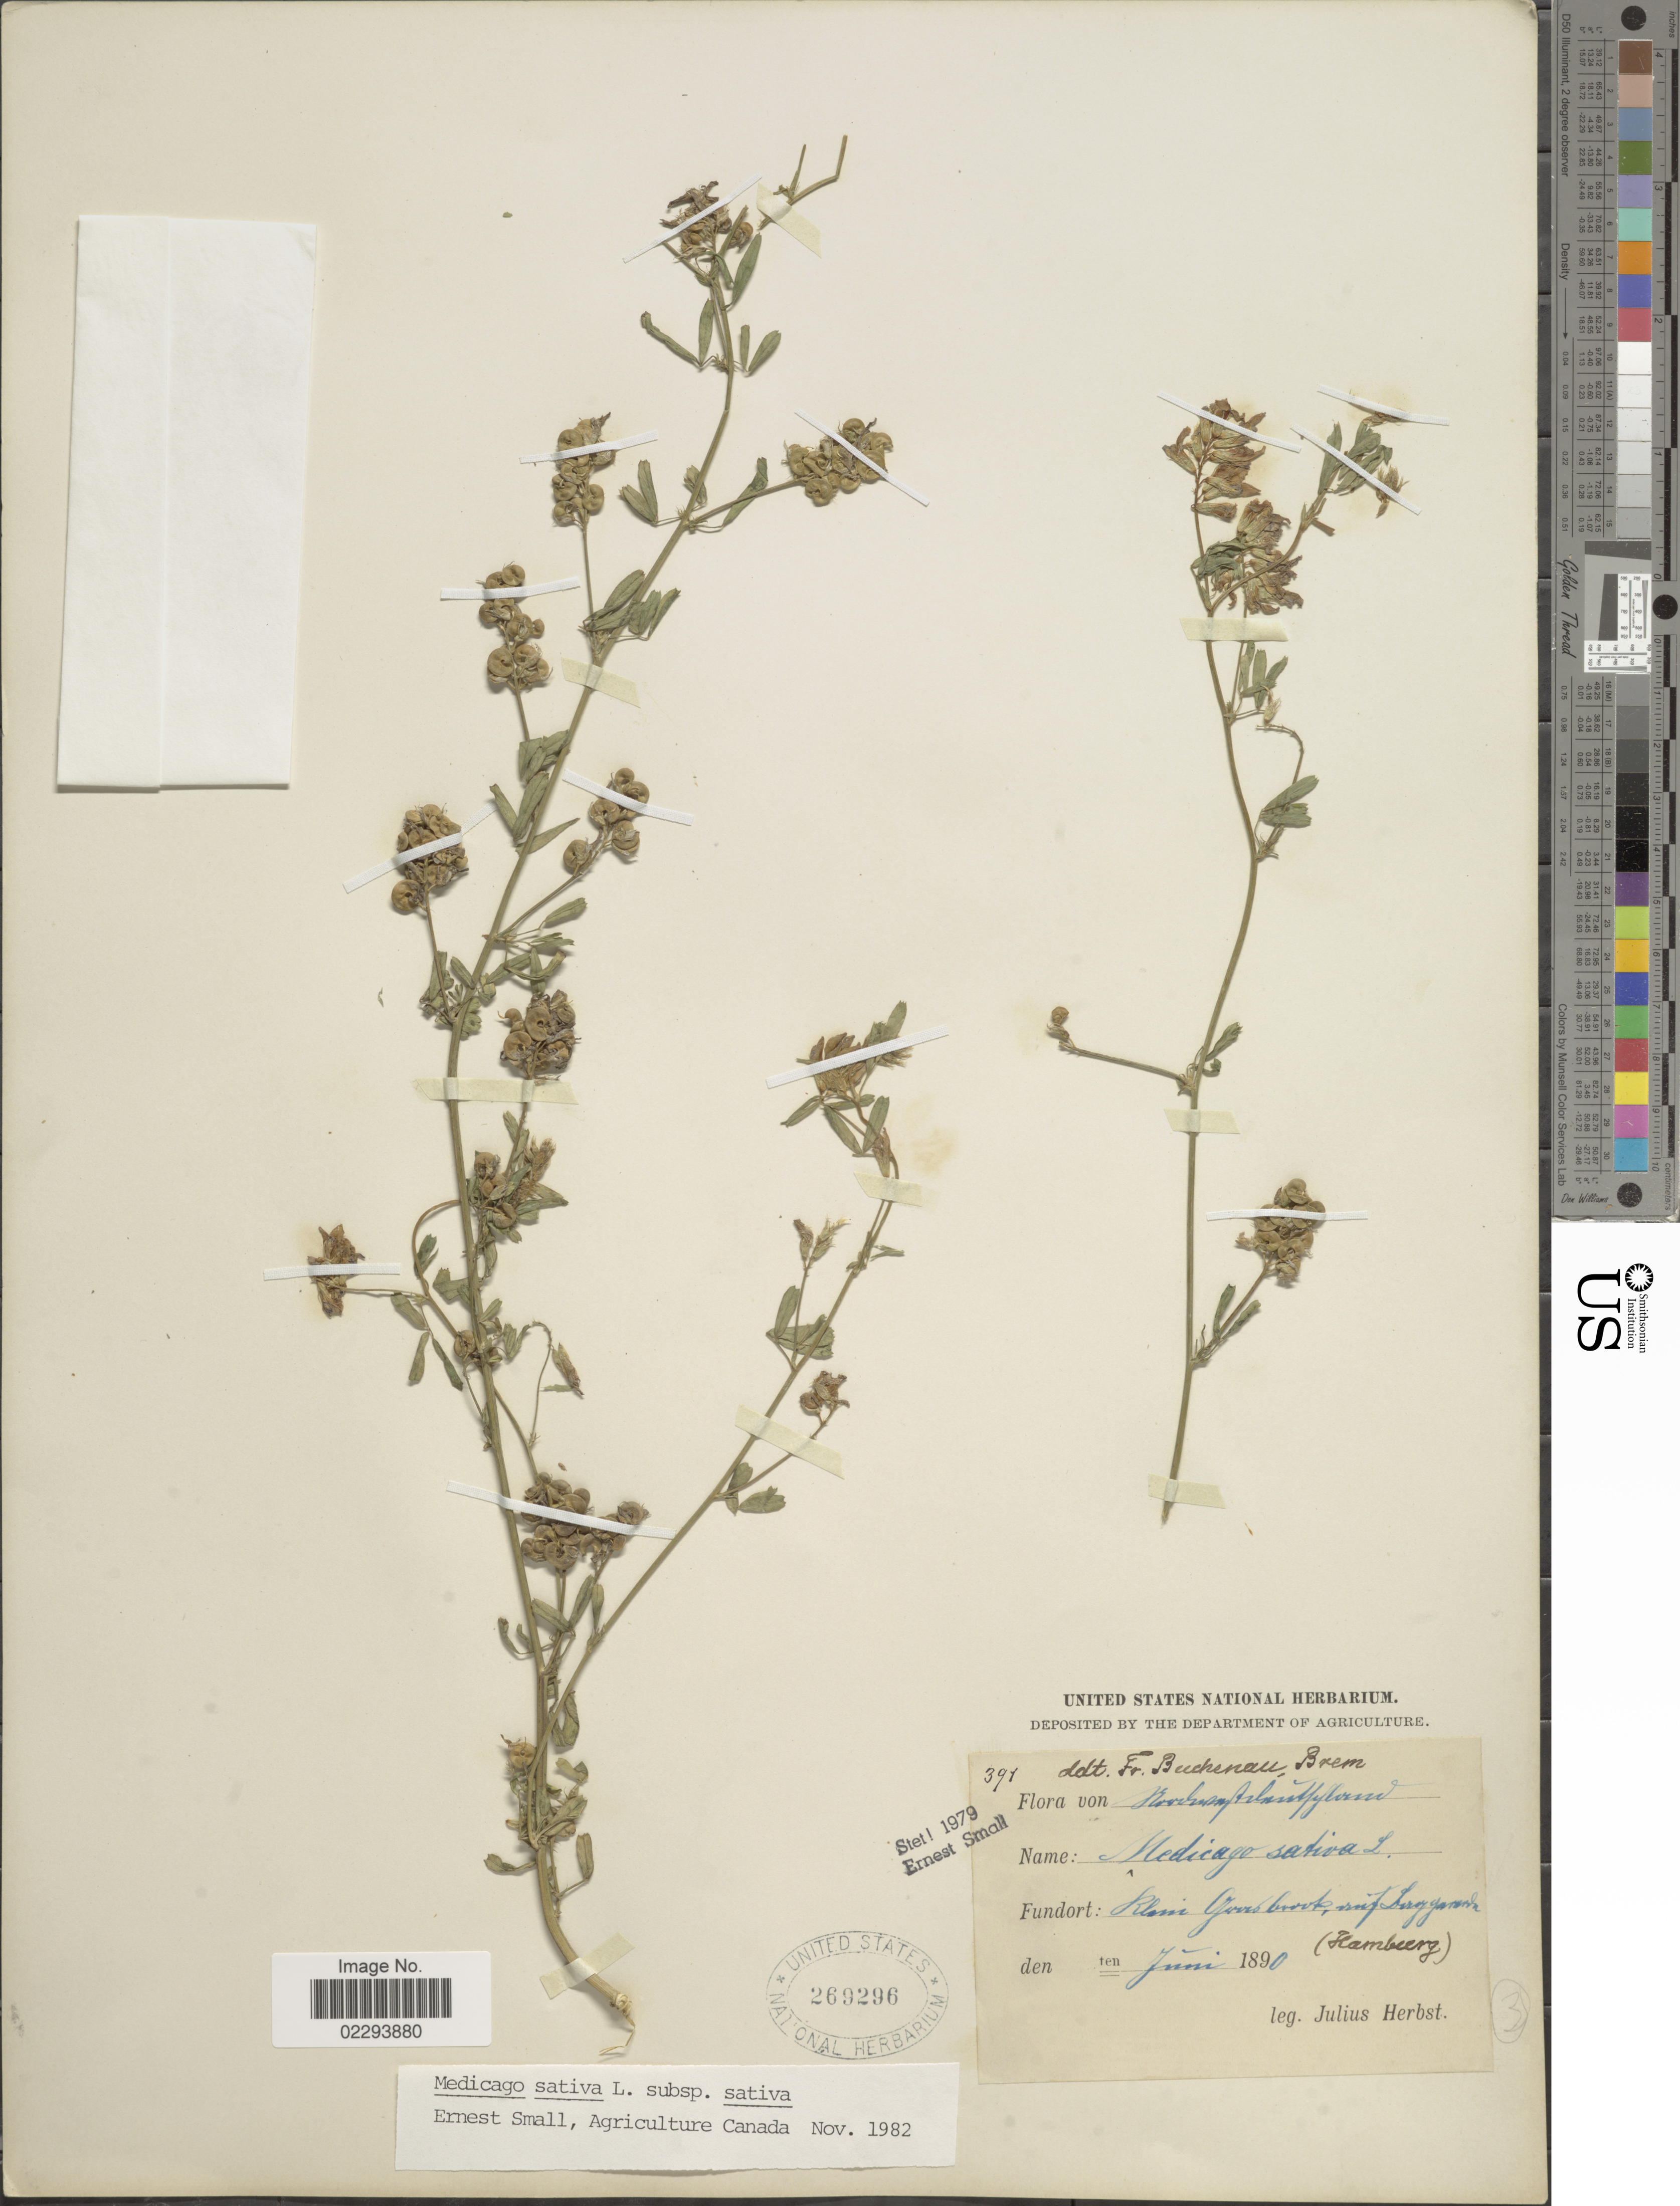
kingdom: Plantae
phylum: Tracheophyta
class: Magnoliopsida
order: Fabales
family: Fabaceae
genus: Medicago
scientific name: Medicago sativa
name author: L.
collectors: J. Herbst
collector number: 391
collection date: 1890-06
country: Germany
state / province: Hamburg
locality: [illegible text]land[interpreted], Klom[interpreted] [illegible text].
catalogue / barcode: US 269296